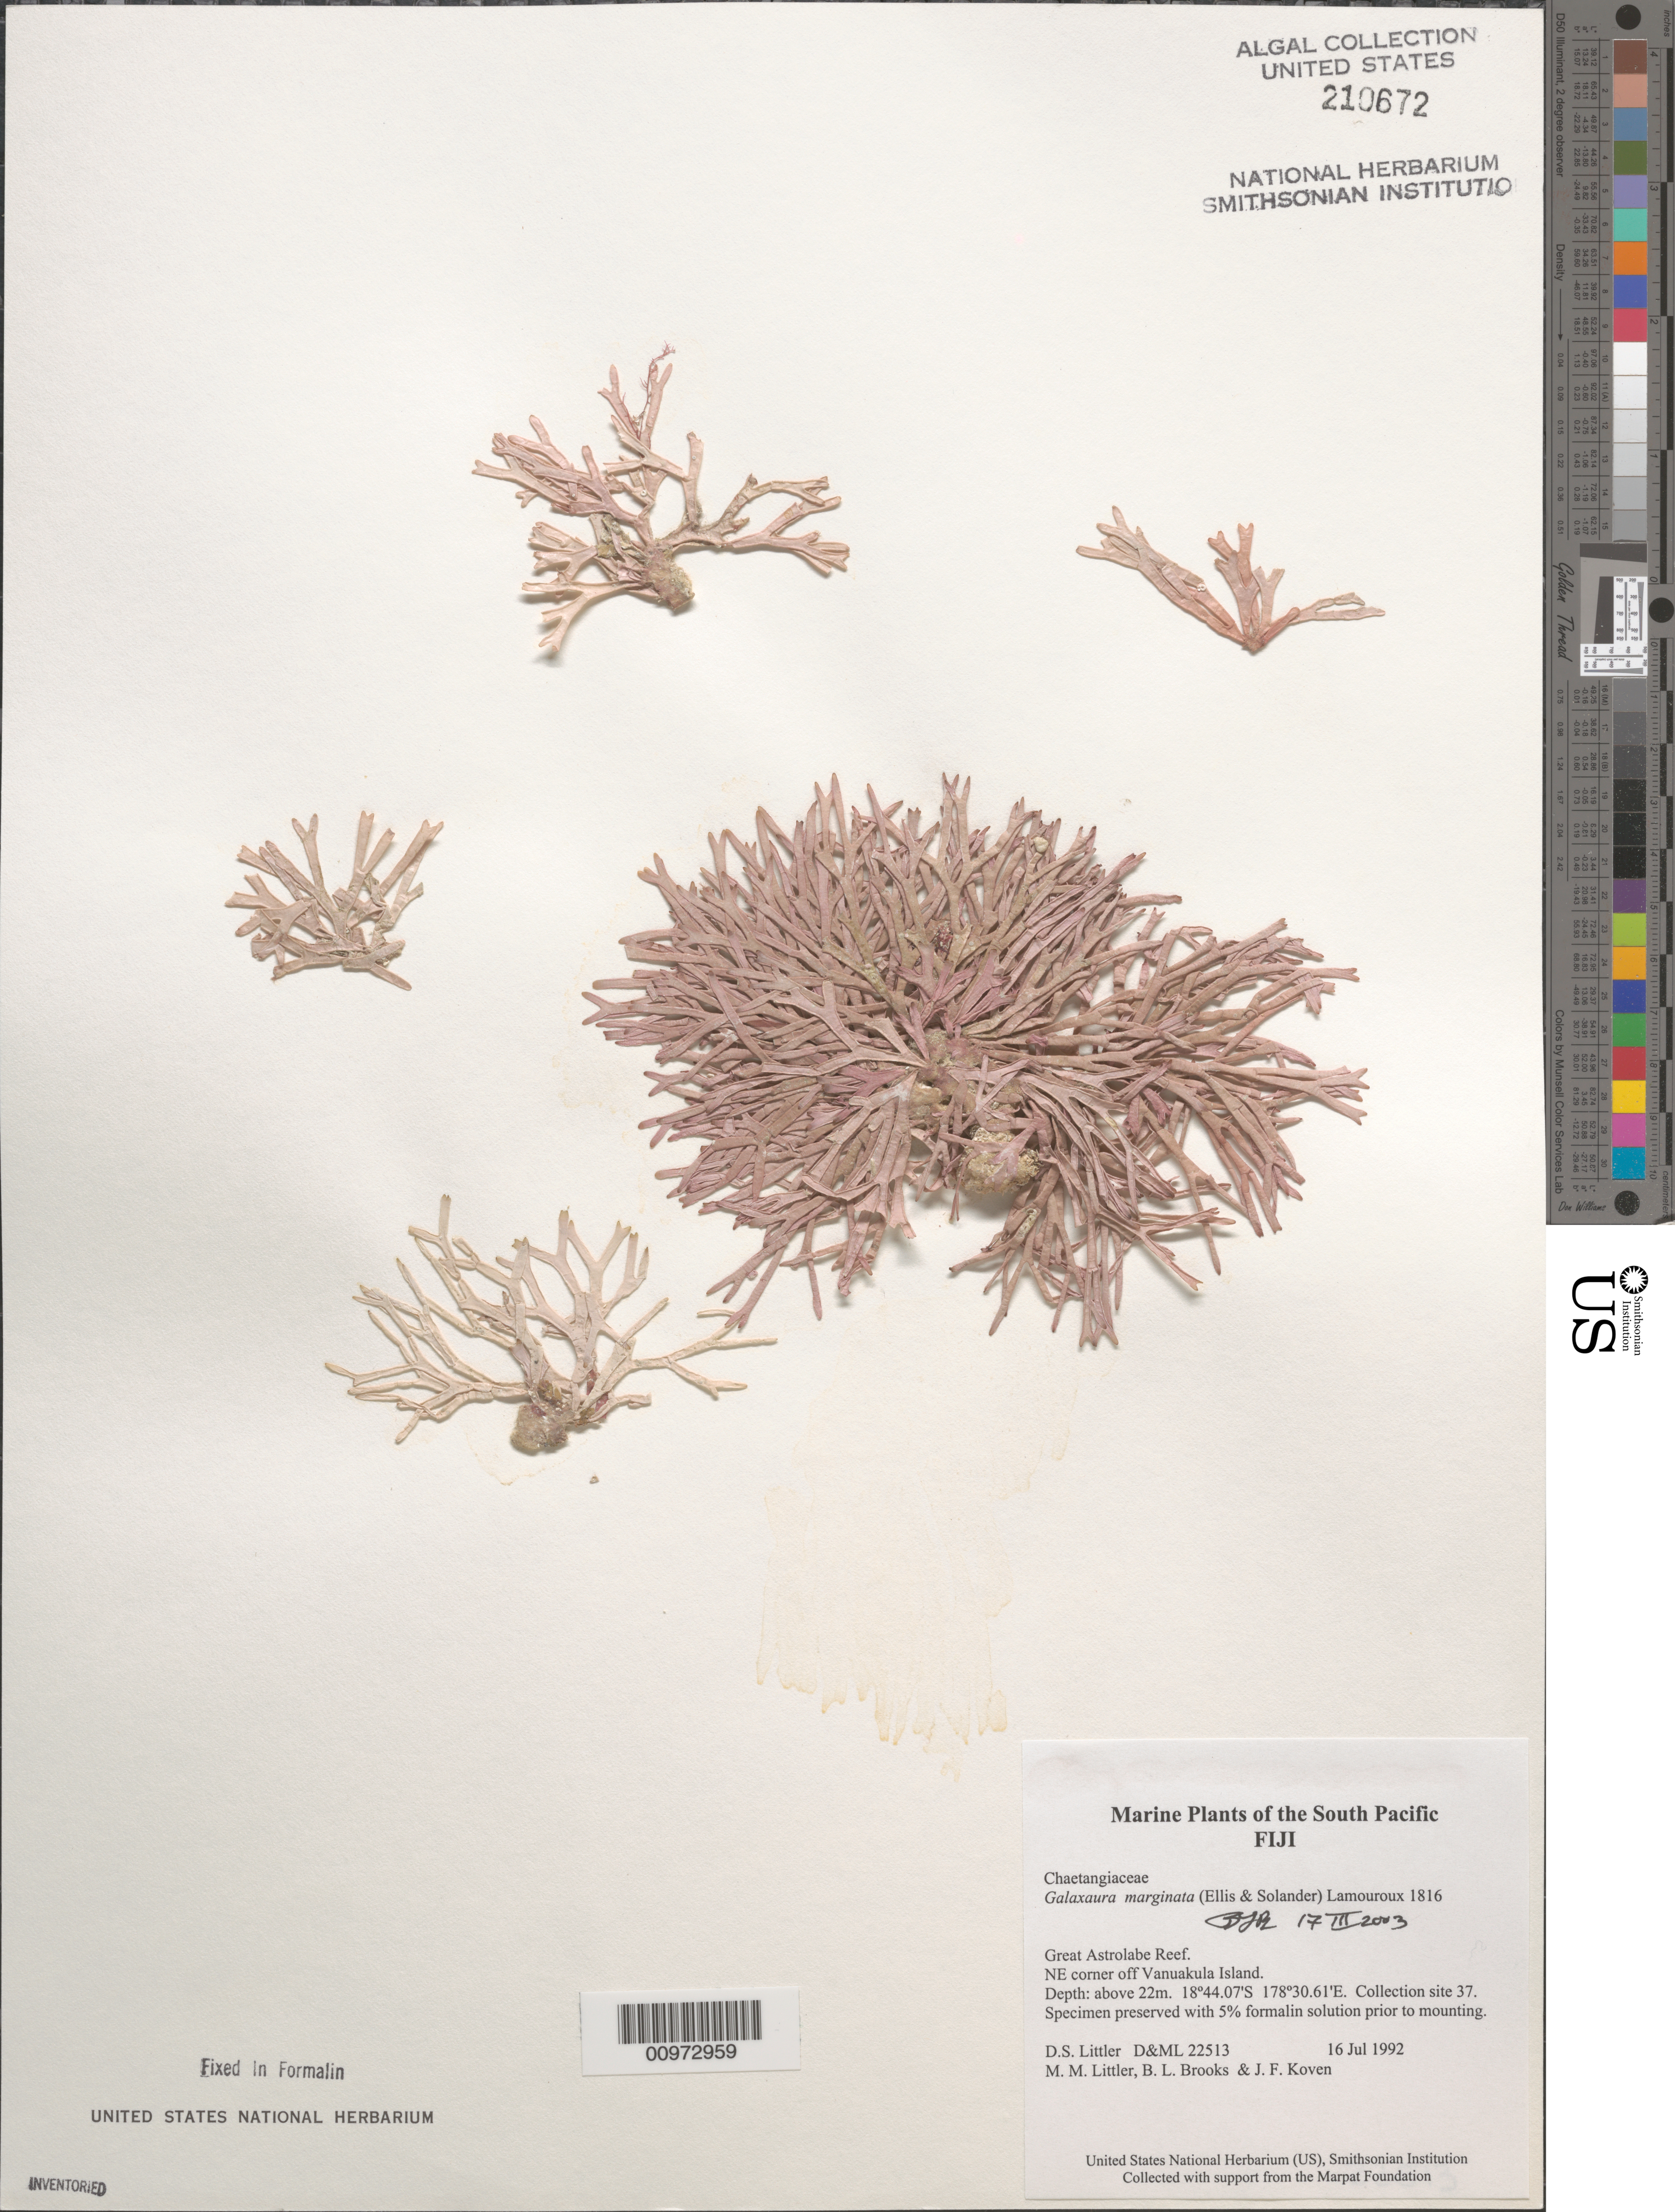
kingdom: Plantae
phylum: Rhodophyta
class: Florideophyceae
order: Nemaliales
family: Galaxauraceae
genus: Galaxaura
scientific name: Galaxaura marginata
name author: (J. Ellis & Sol.) J.V.Lamouroux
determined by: Brooks, B. L., (BOT), Smithsonian Institution - National Museum of Natural History (UNITED STATES)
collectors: D. S. Littler, M. M. Littler, B. Brooks & J. Koven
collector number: D&ML 22513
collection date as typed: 16 Jul 1992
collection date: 1992-07-16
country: Fiji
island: Vanuakula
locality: Northeast corner of Great Astrolabe Reef off island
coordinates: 18 44.07'S, 178 30.61'E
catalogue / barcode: US 210672